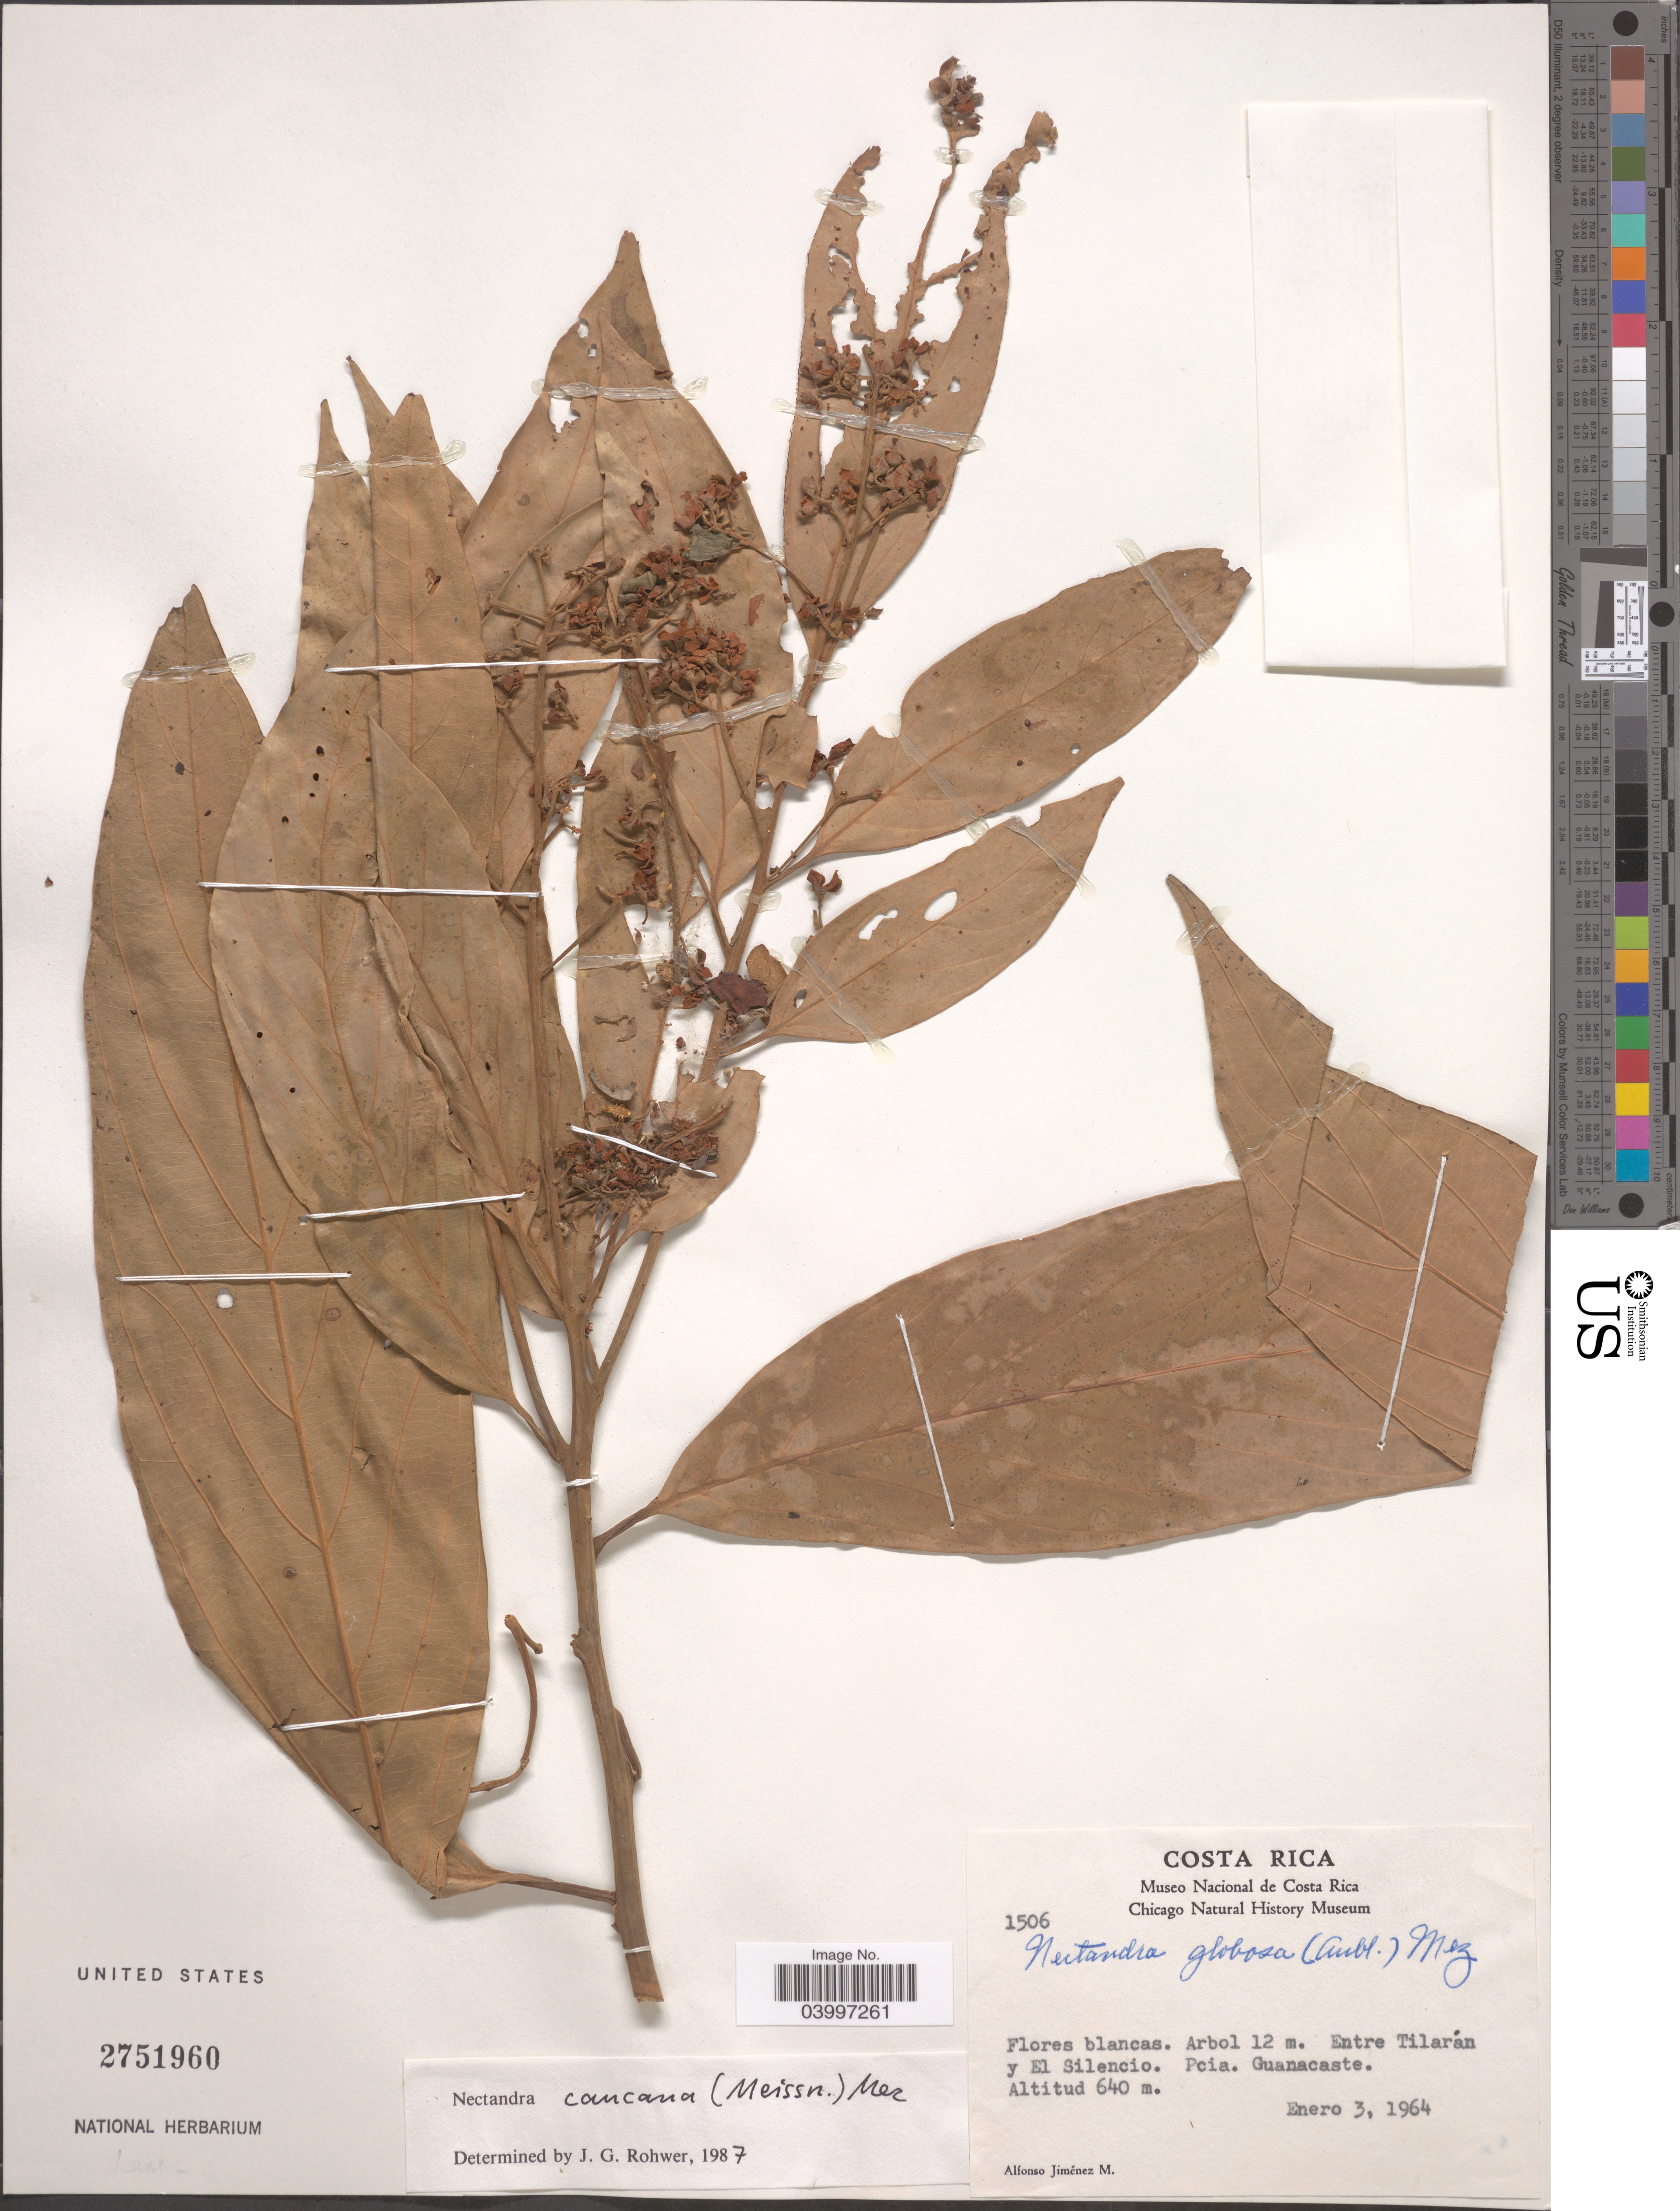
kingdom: Plantae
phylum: Tracheophyta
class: Magnoliopsida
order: Laurales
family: Lauraceae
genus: Nectandra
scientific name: Nectandra caucana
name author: (Meisn.) Mez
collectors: A. Jimenez M.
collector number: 1506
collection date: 1964-01-03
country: Costa Rica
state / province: Guanacaste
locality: Entre Tilarán y El Silencio.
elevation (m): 640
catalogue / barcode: US 2751960